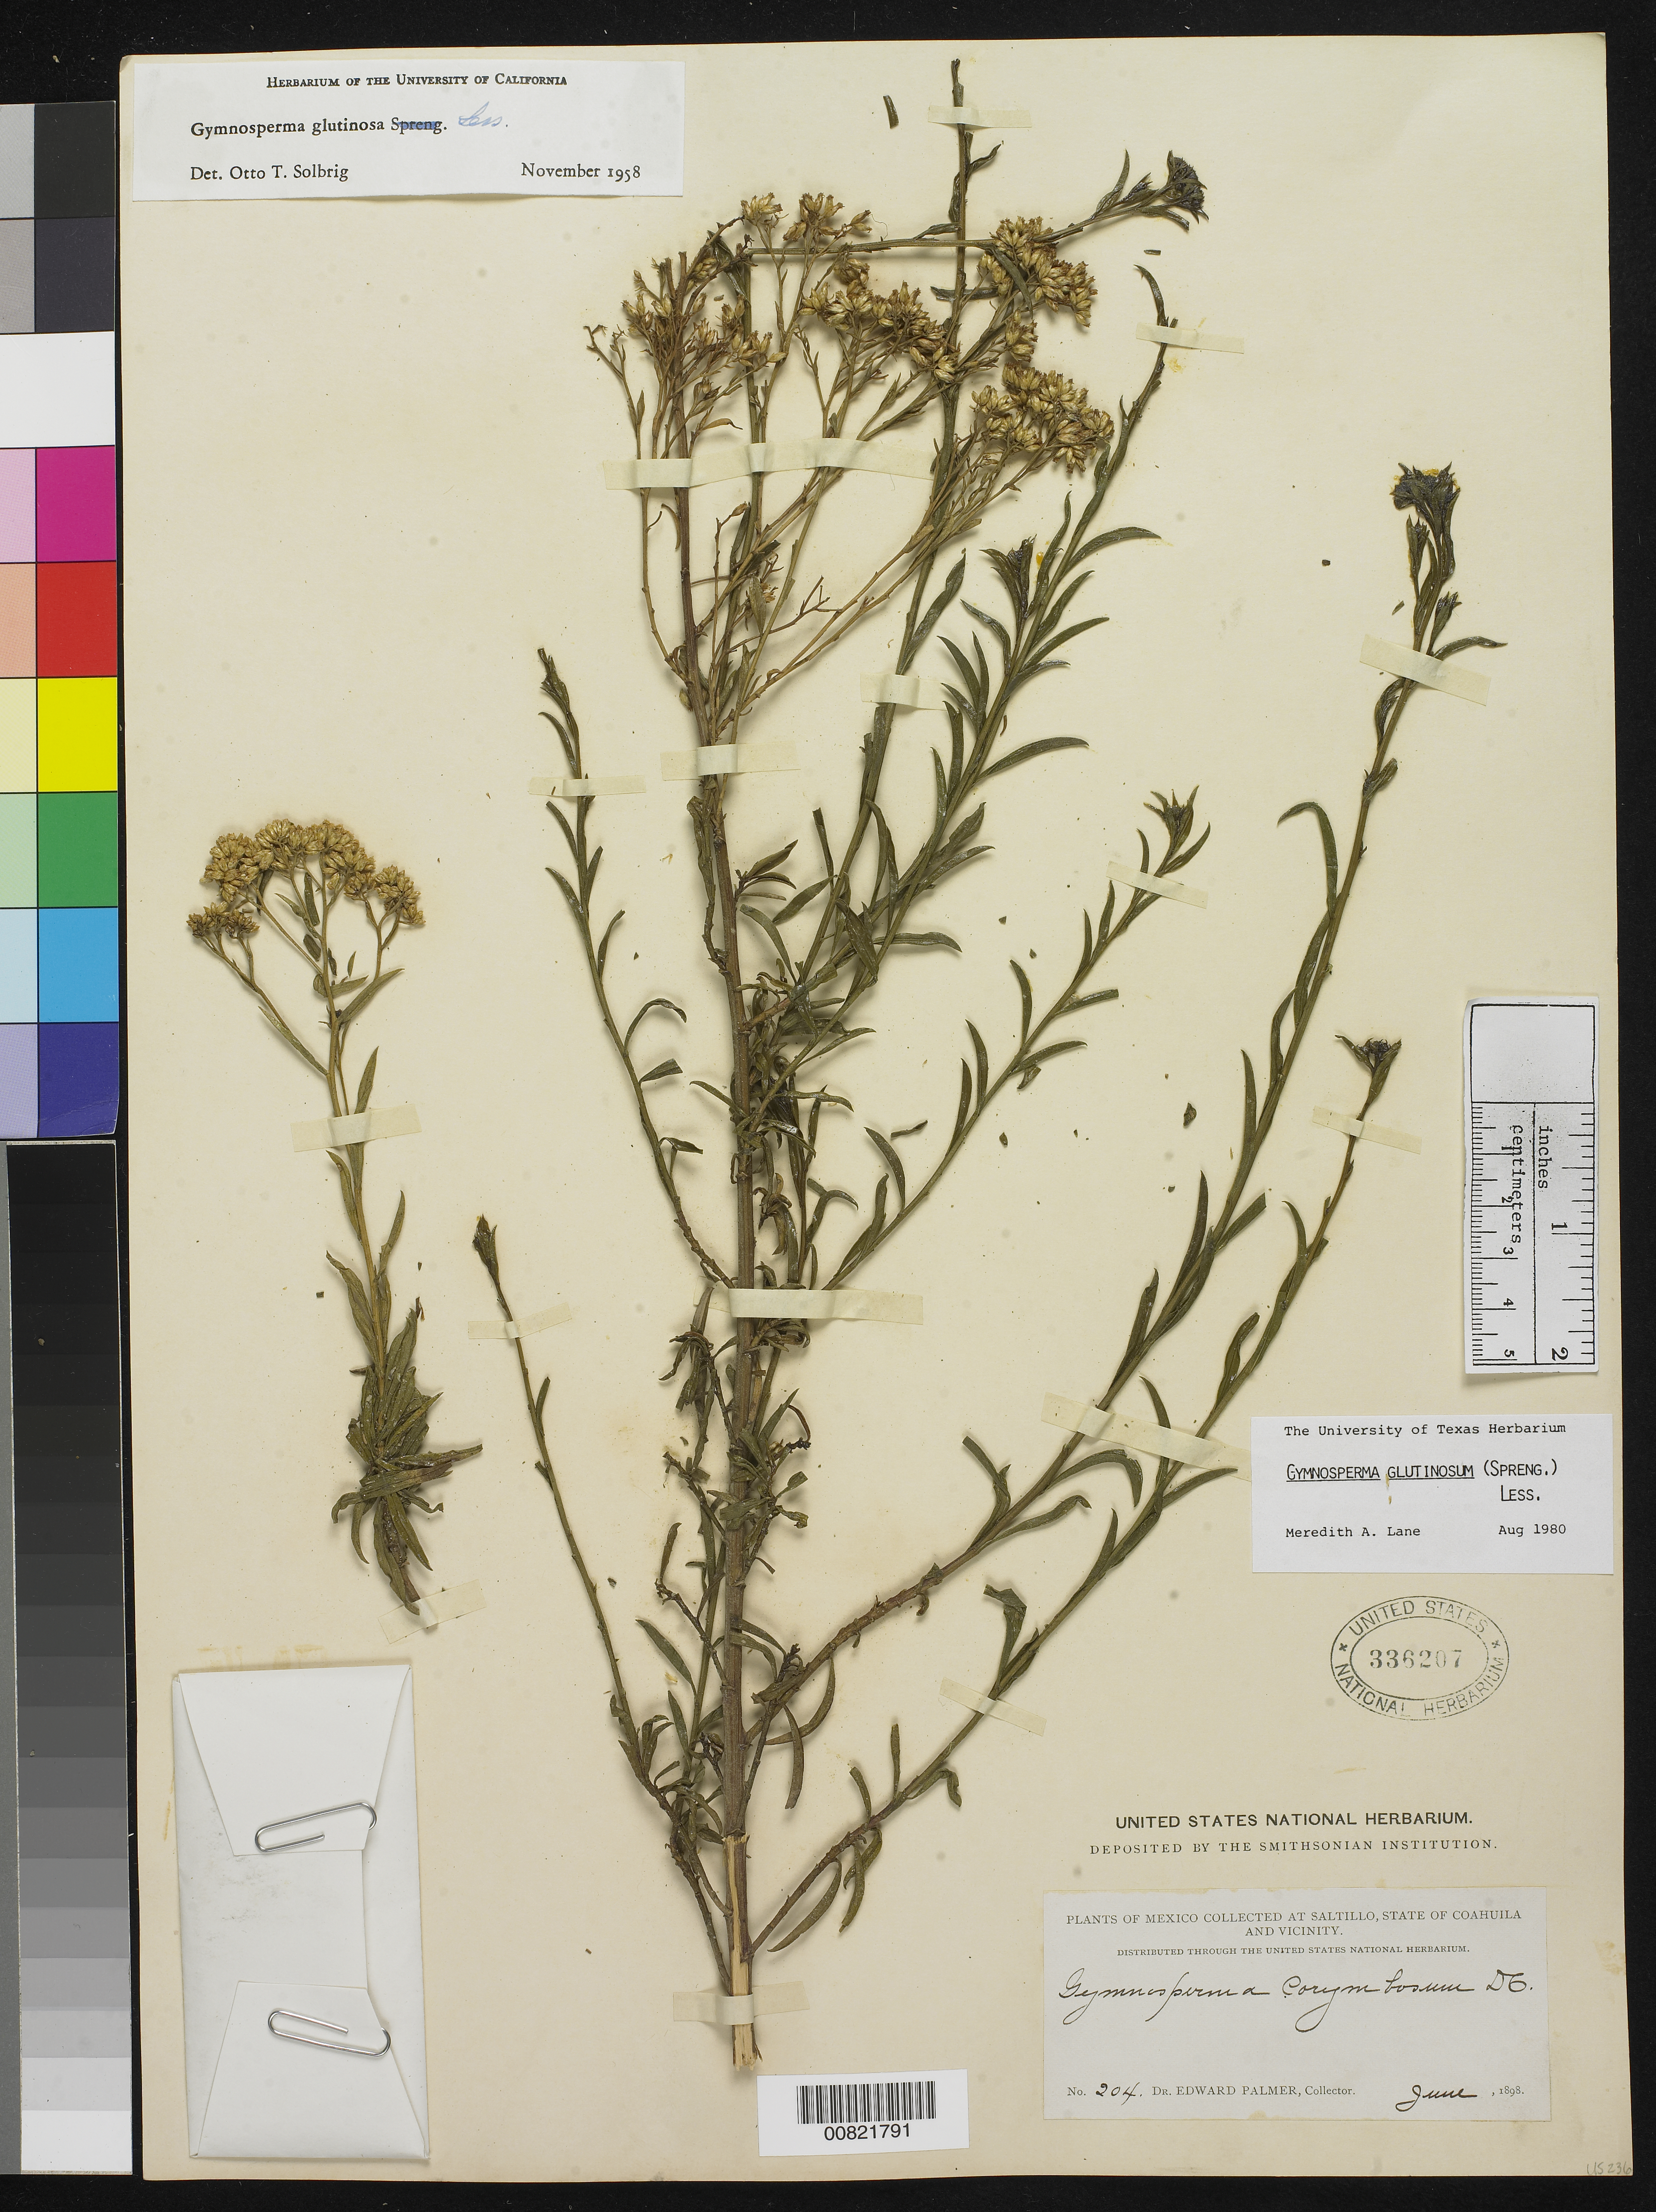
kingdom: Plantae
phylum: Tracheophyta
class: Magnoliopsida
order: Asterales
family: Asteraceae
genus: Gymnosperma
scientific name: Gymnosperma glutinosum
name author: (Spreng.) Less.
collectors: E. Palmer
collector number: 204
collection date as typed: Jun 1898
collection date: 1898-06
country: Mexico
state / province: Coahuila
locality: Saltillo, Coahuila and vicinity.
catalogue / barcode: US 336207